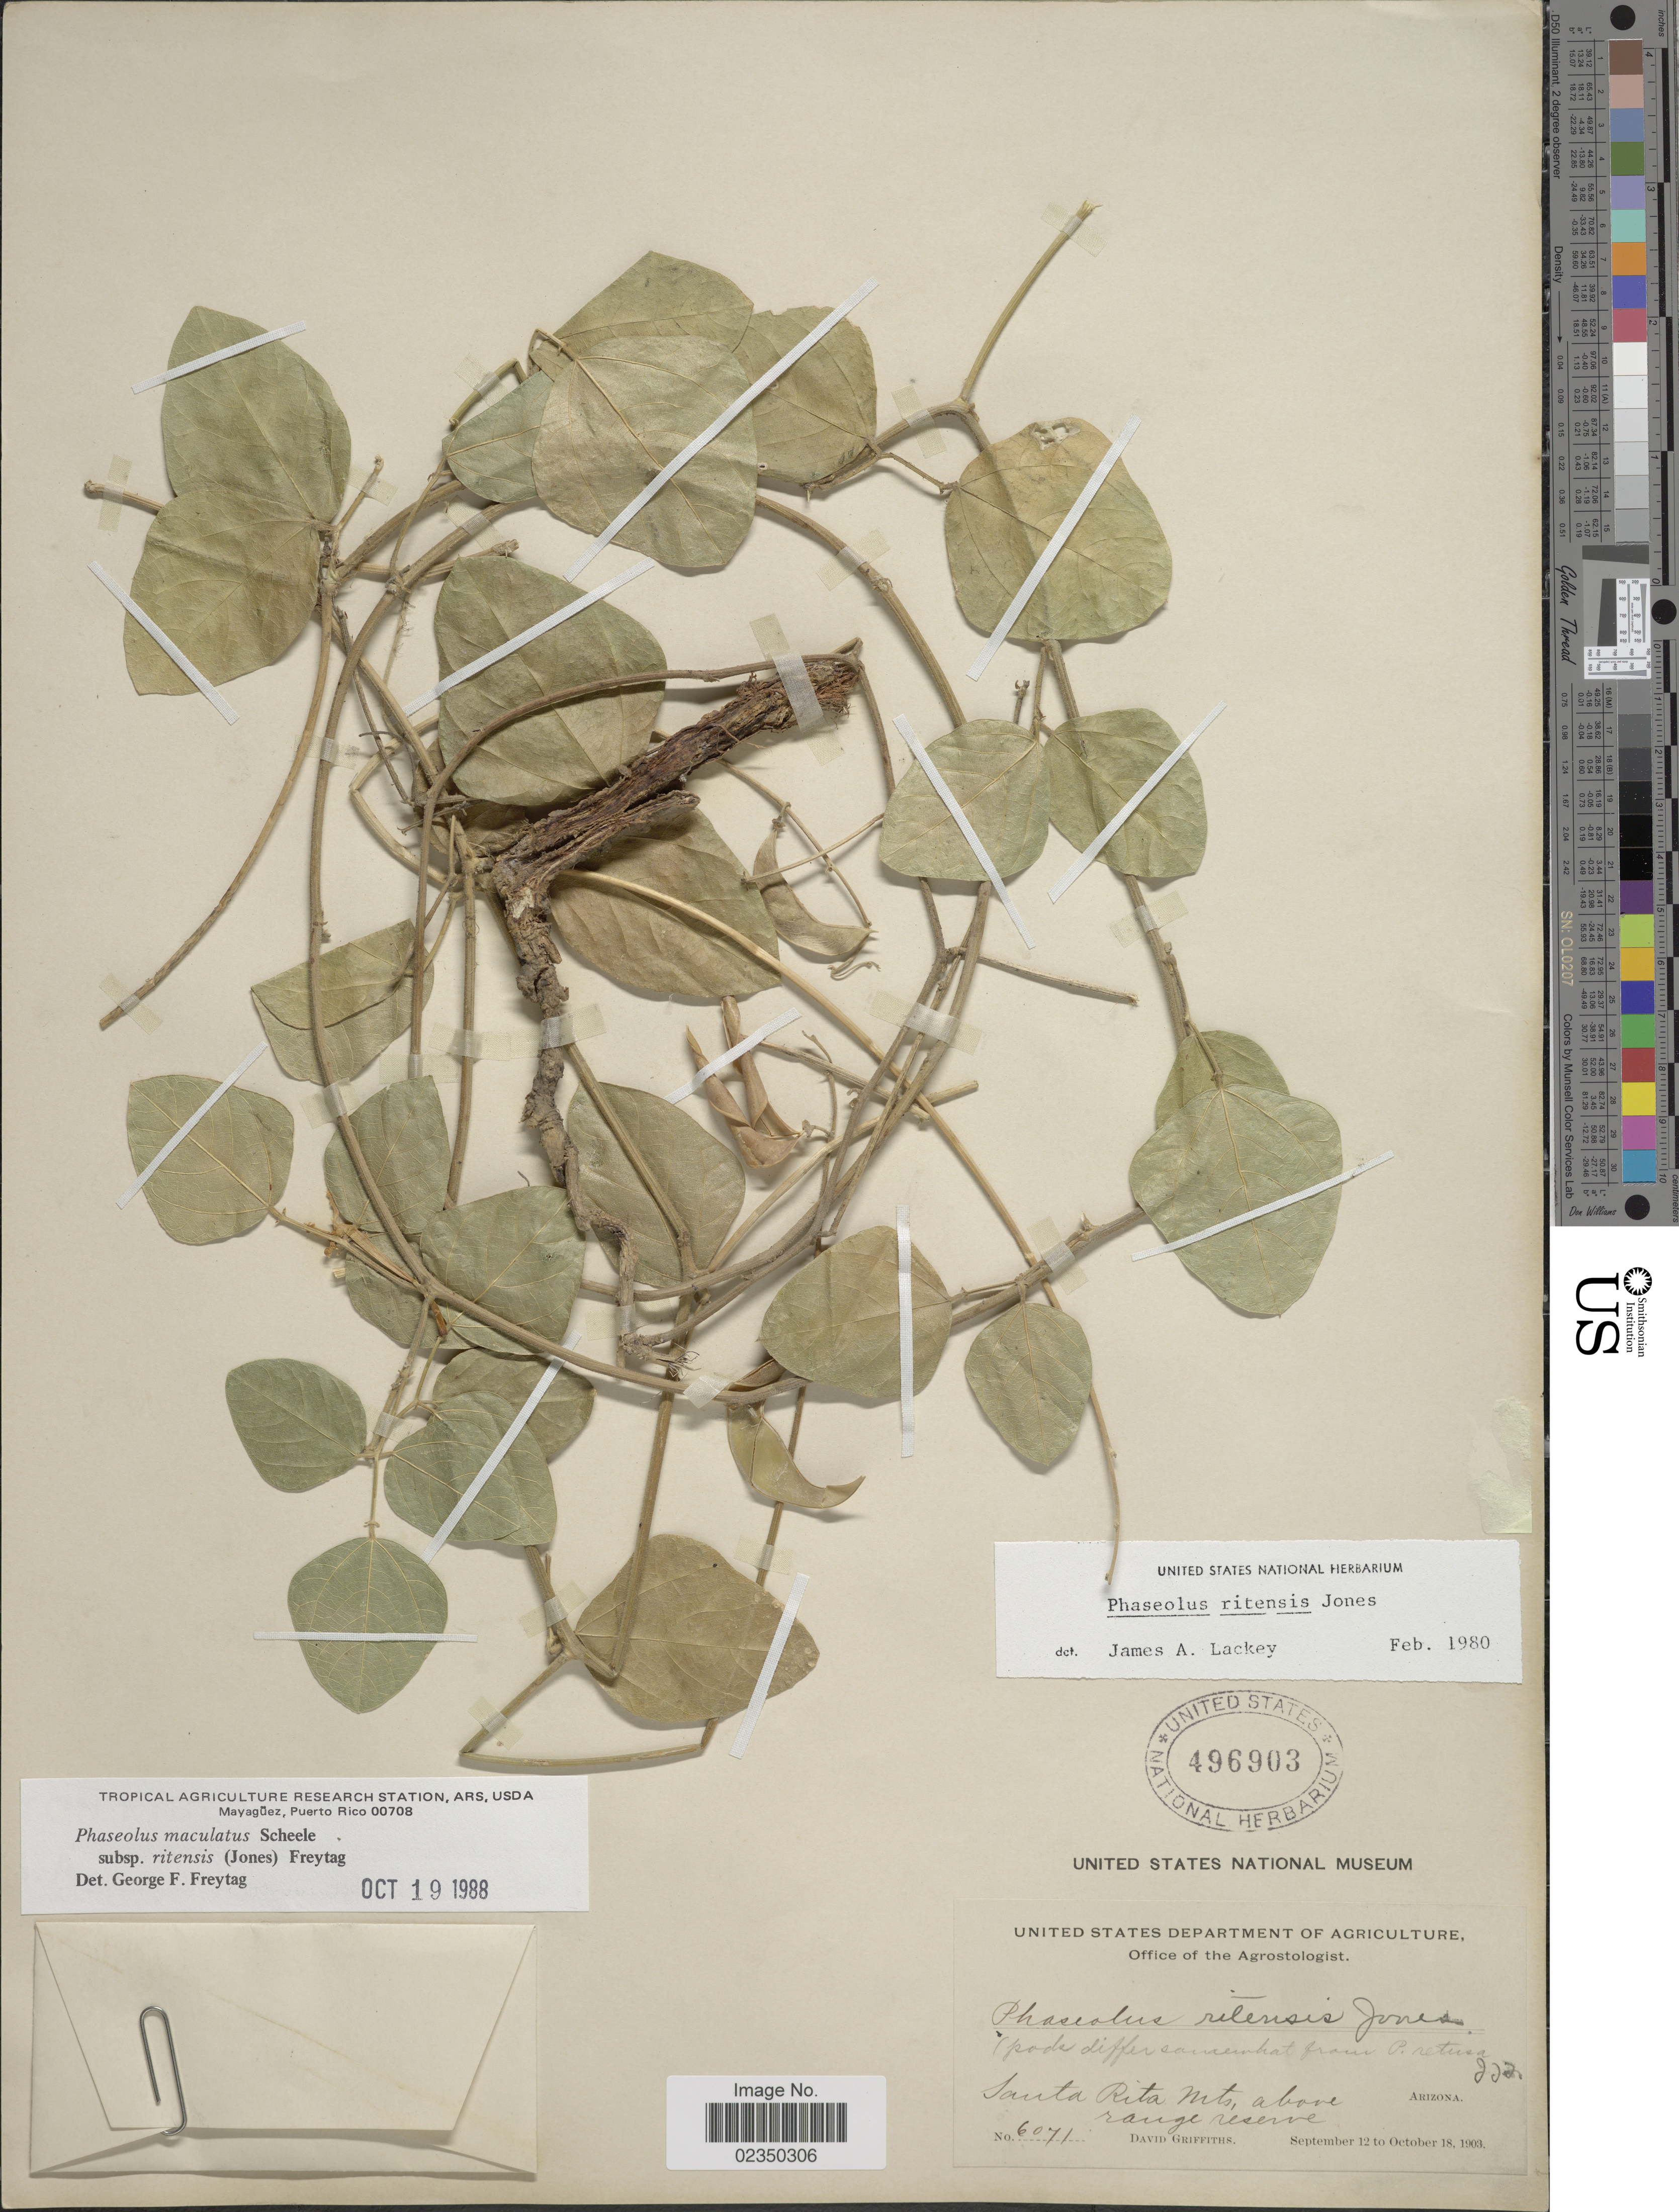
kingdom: Plantae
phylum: Tracheophyta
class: Magnoliopsida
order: Fabales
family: Fabaceae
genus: Phaseolus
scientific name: Phaseolus maculatus subsp. ritensis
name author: (M.E. Jones) Freytag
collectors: D. Griffiths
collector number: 6071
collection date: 1903-09-12/1903-10-18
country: United States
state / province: Arizona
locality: Santa Rita Mts, above range reserve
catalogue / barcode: US 496903